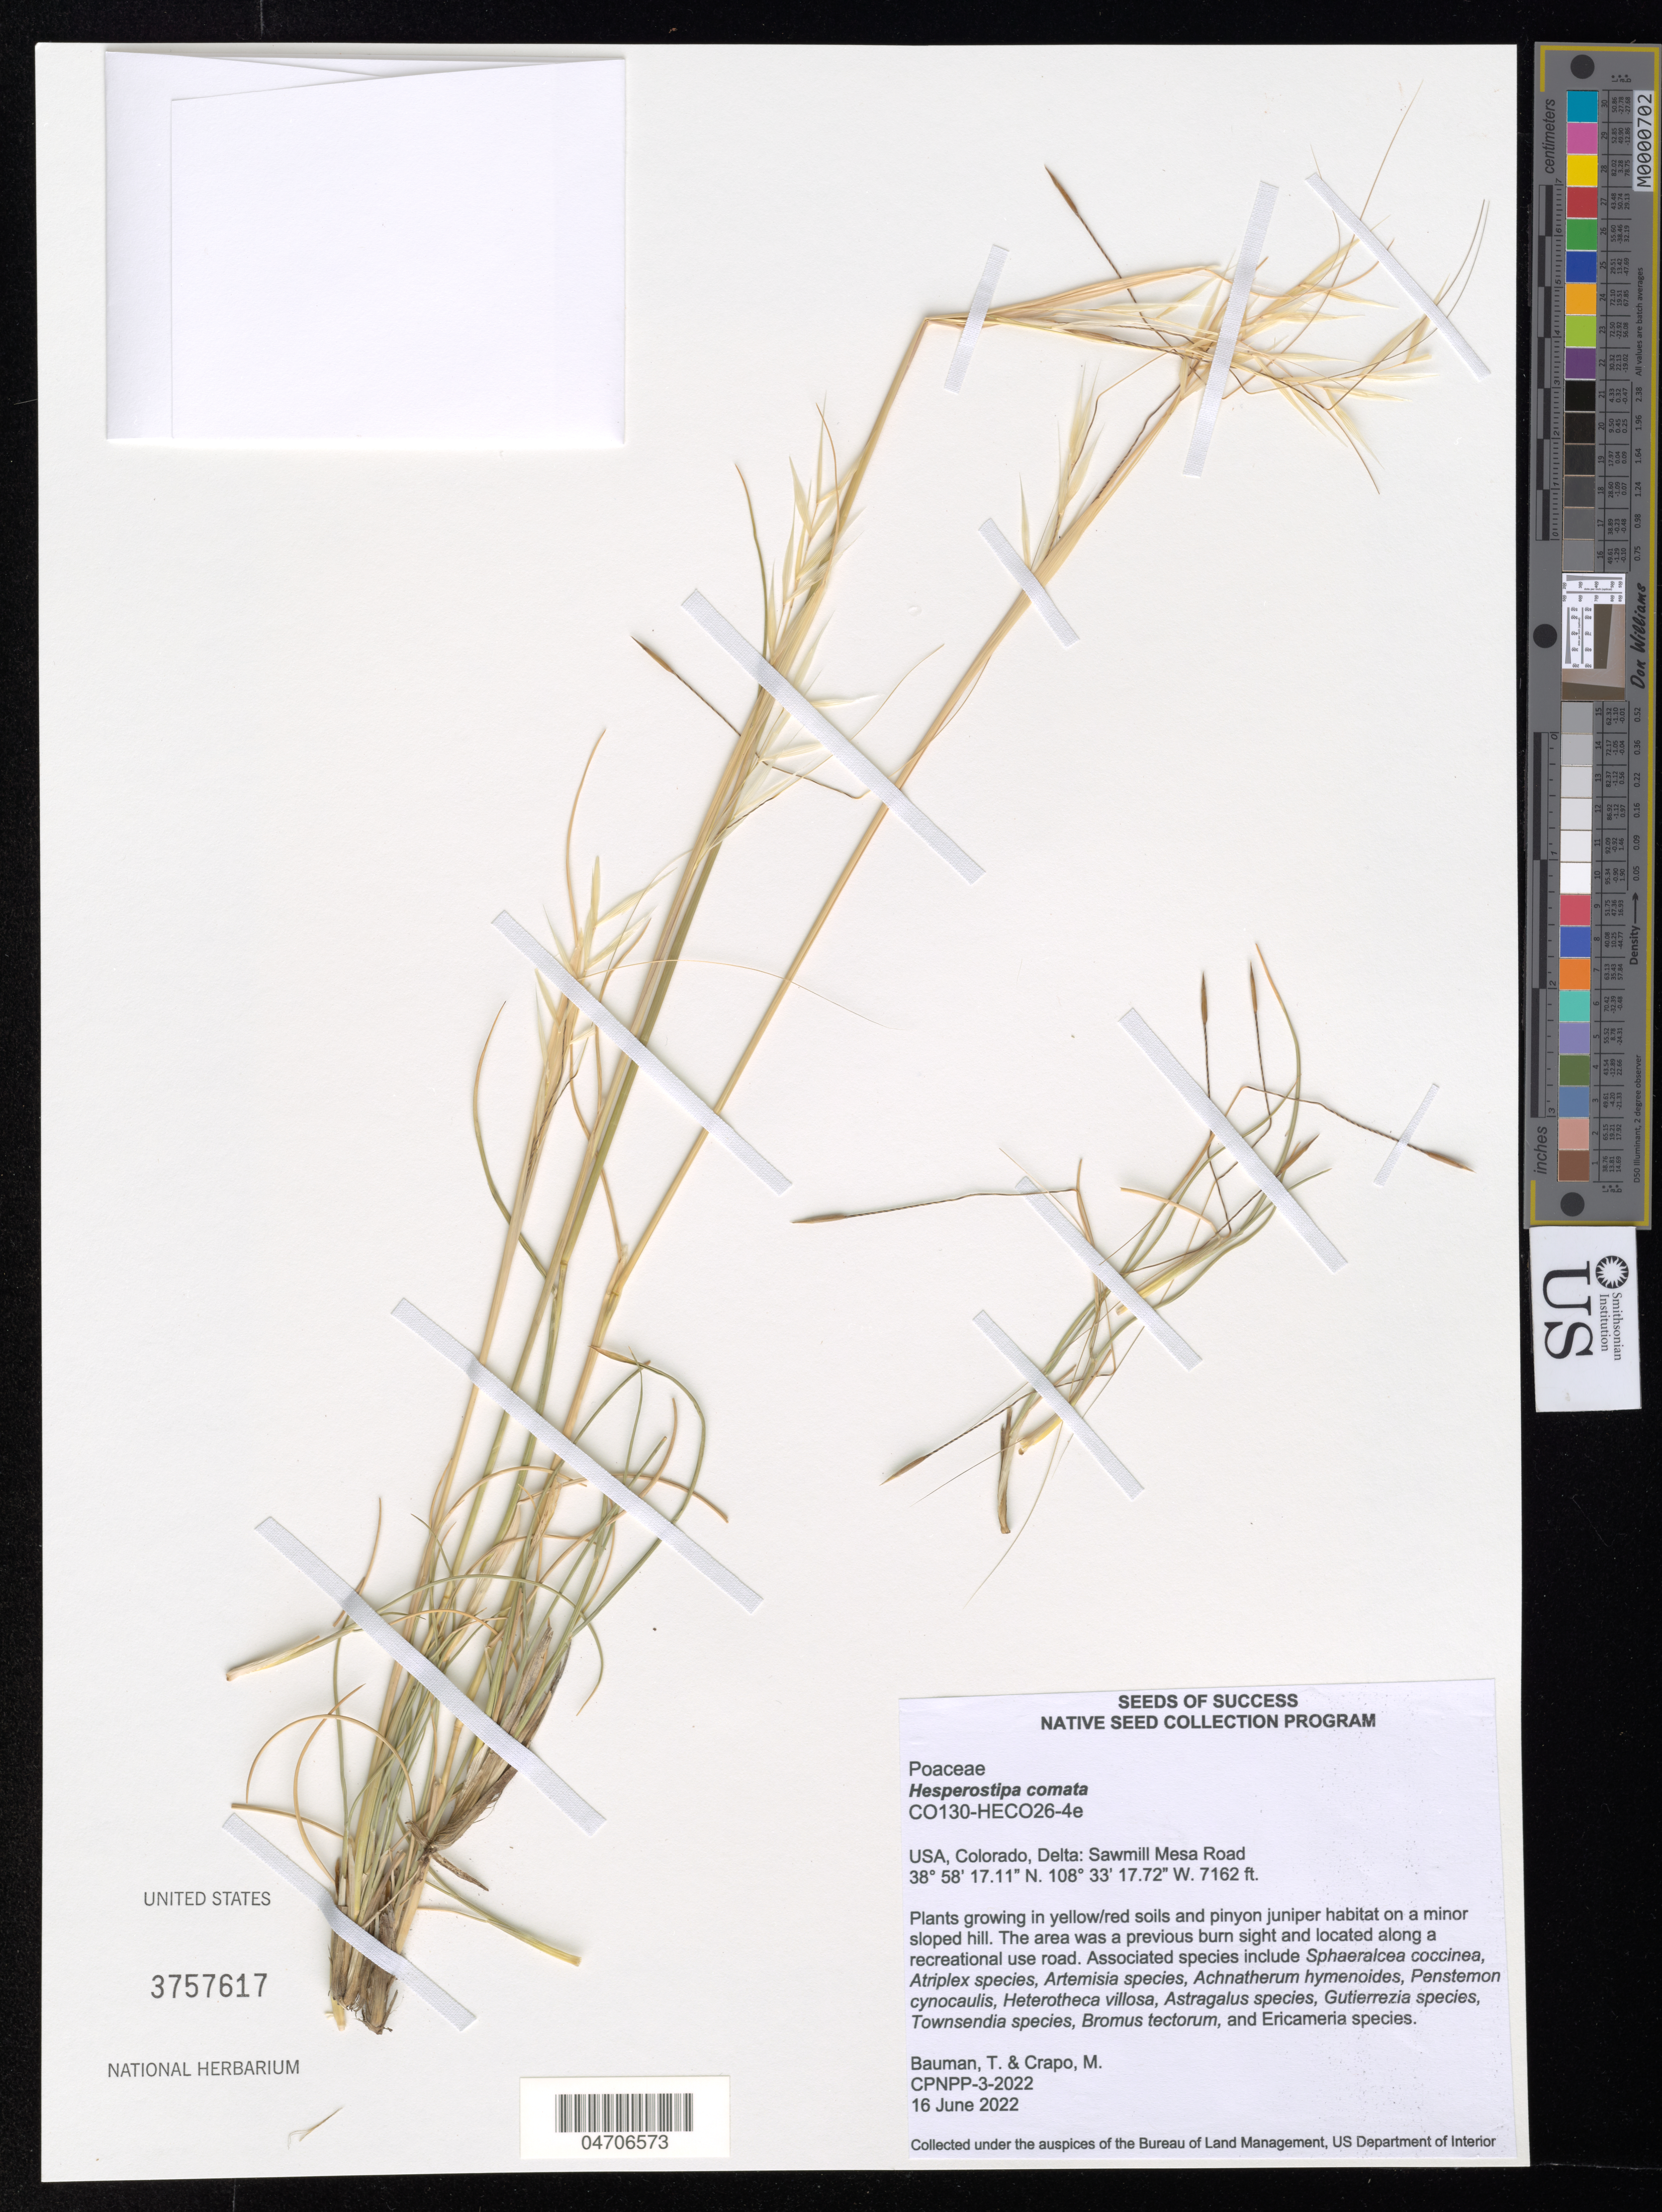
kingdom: Plantae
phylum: Tracheophyta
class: Liliopsida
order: Poales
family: Poaceae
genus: Hesperostipa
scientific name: Hesperostipa comata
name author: (Trin. & Rupr.) Barkworth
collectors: K. Gage & G. Woronow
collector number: CPNPP-3-2022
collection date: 2022-06-16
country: United States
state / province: Colorado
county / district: Delta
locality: Delta: Sawmill Mesa Road. On a minor sloped hill. The area was a previous burn sight and located along a recreational use road.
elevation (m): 2183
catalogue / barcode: US 3757617